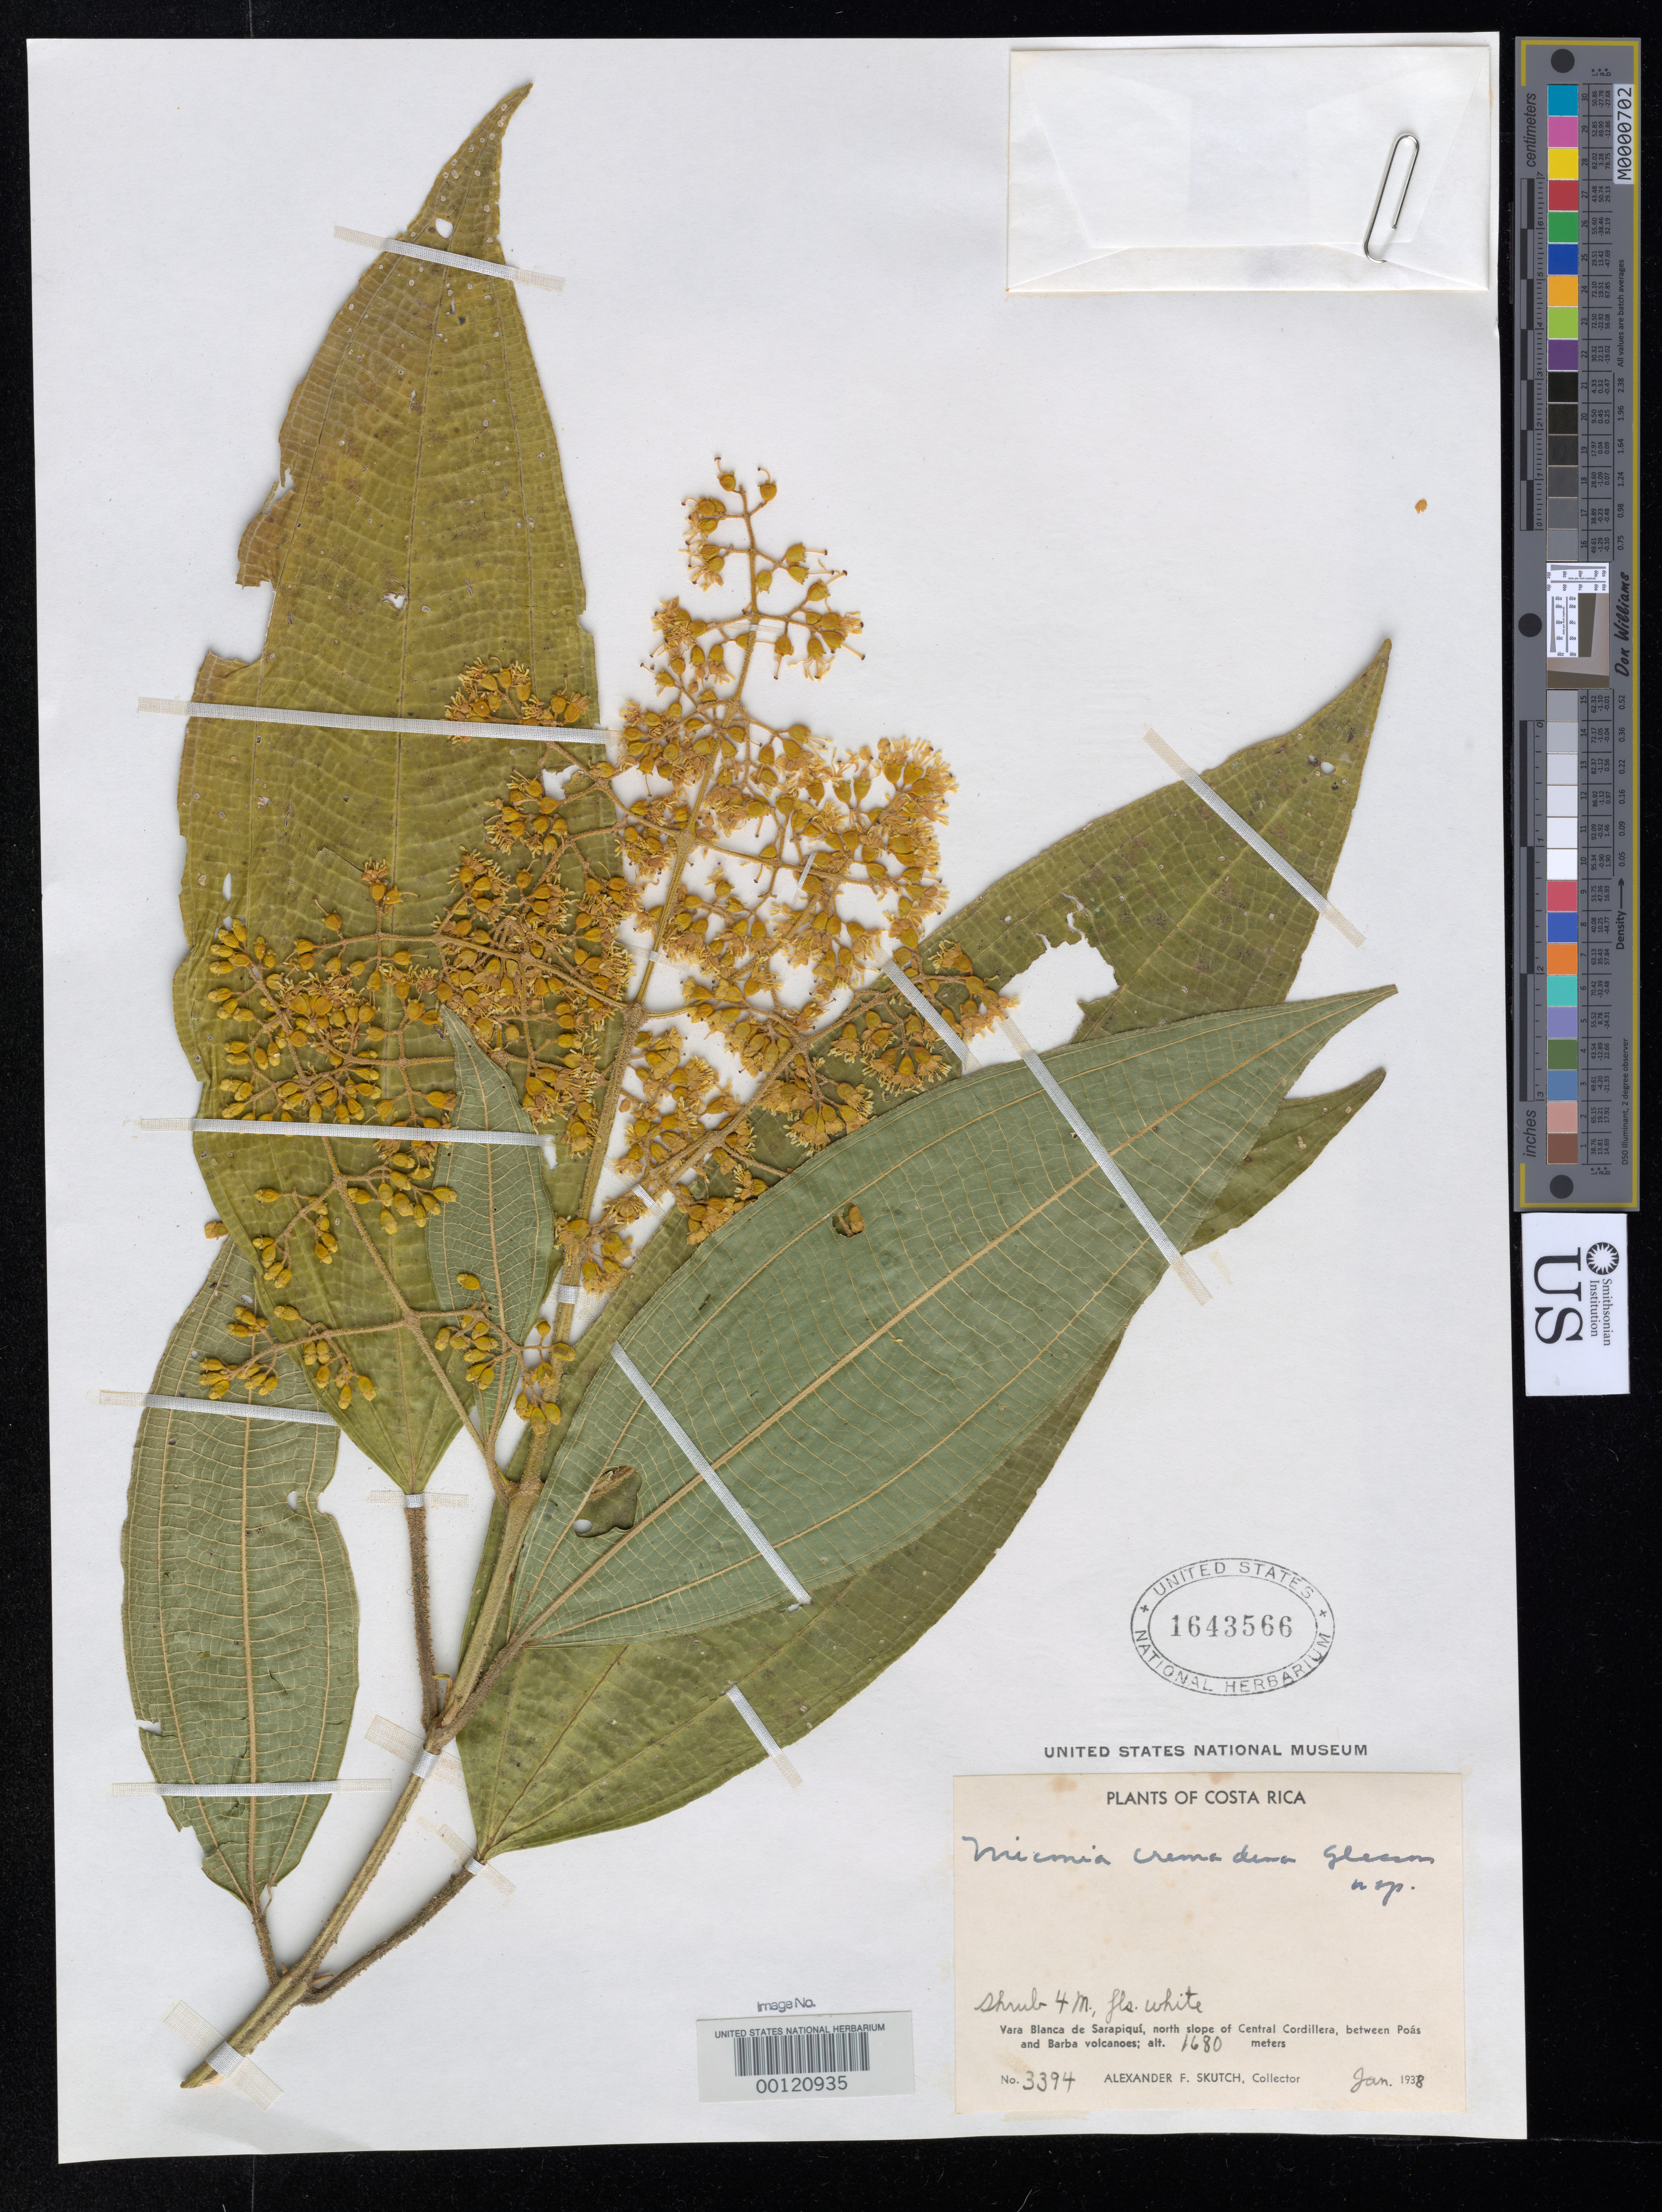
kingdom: Plantae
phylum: Tracheophyta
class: Magnoliopsida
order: Myrtales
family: Melastomataceae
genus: Miconia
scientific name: Miconia cremadena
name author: Gleason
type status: Isotype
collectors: A. F. Skutch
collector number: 3394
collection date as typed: Jan 1938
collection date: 1938-01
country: Costa Rica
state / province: San José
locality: Vera Blanca de Sarapiqui, between Poas and Barba volcanoes.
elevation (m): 2050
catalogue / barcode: US 1643566